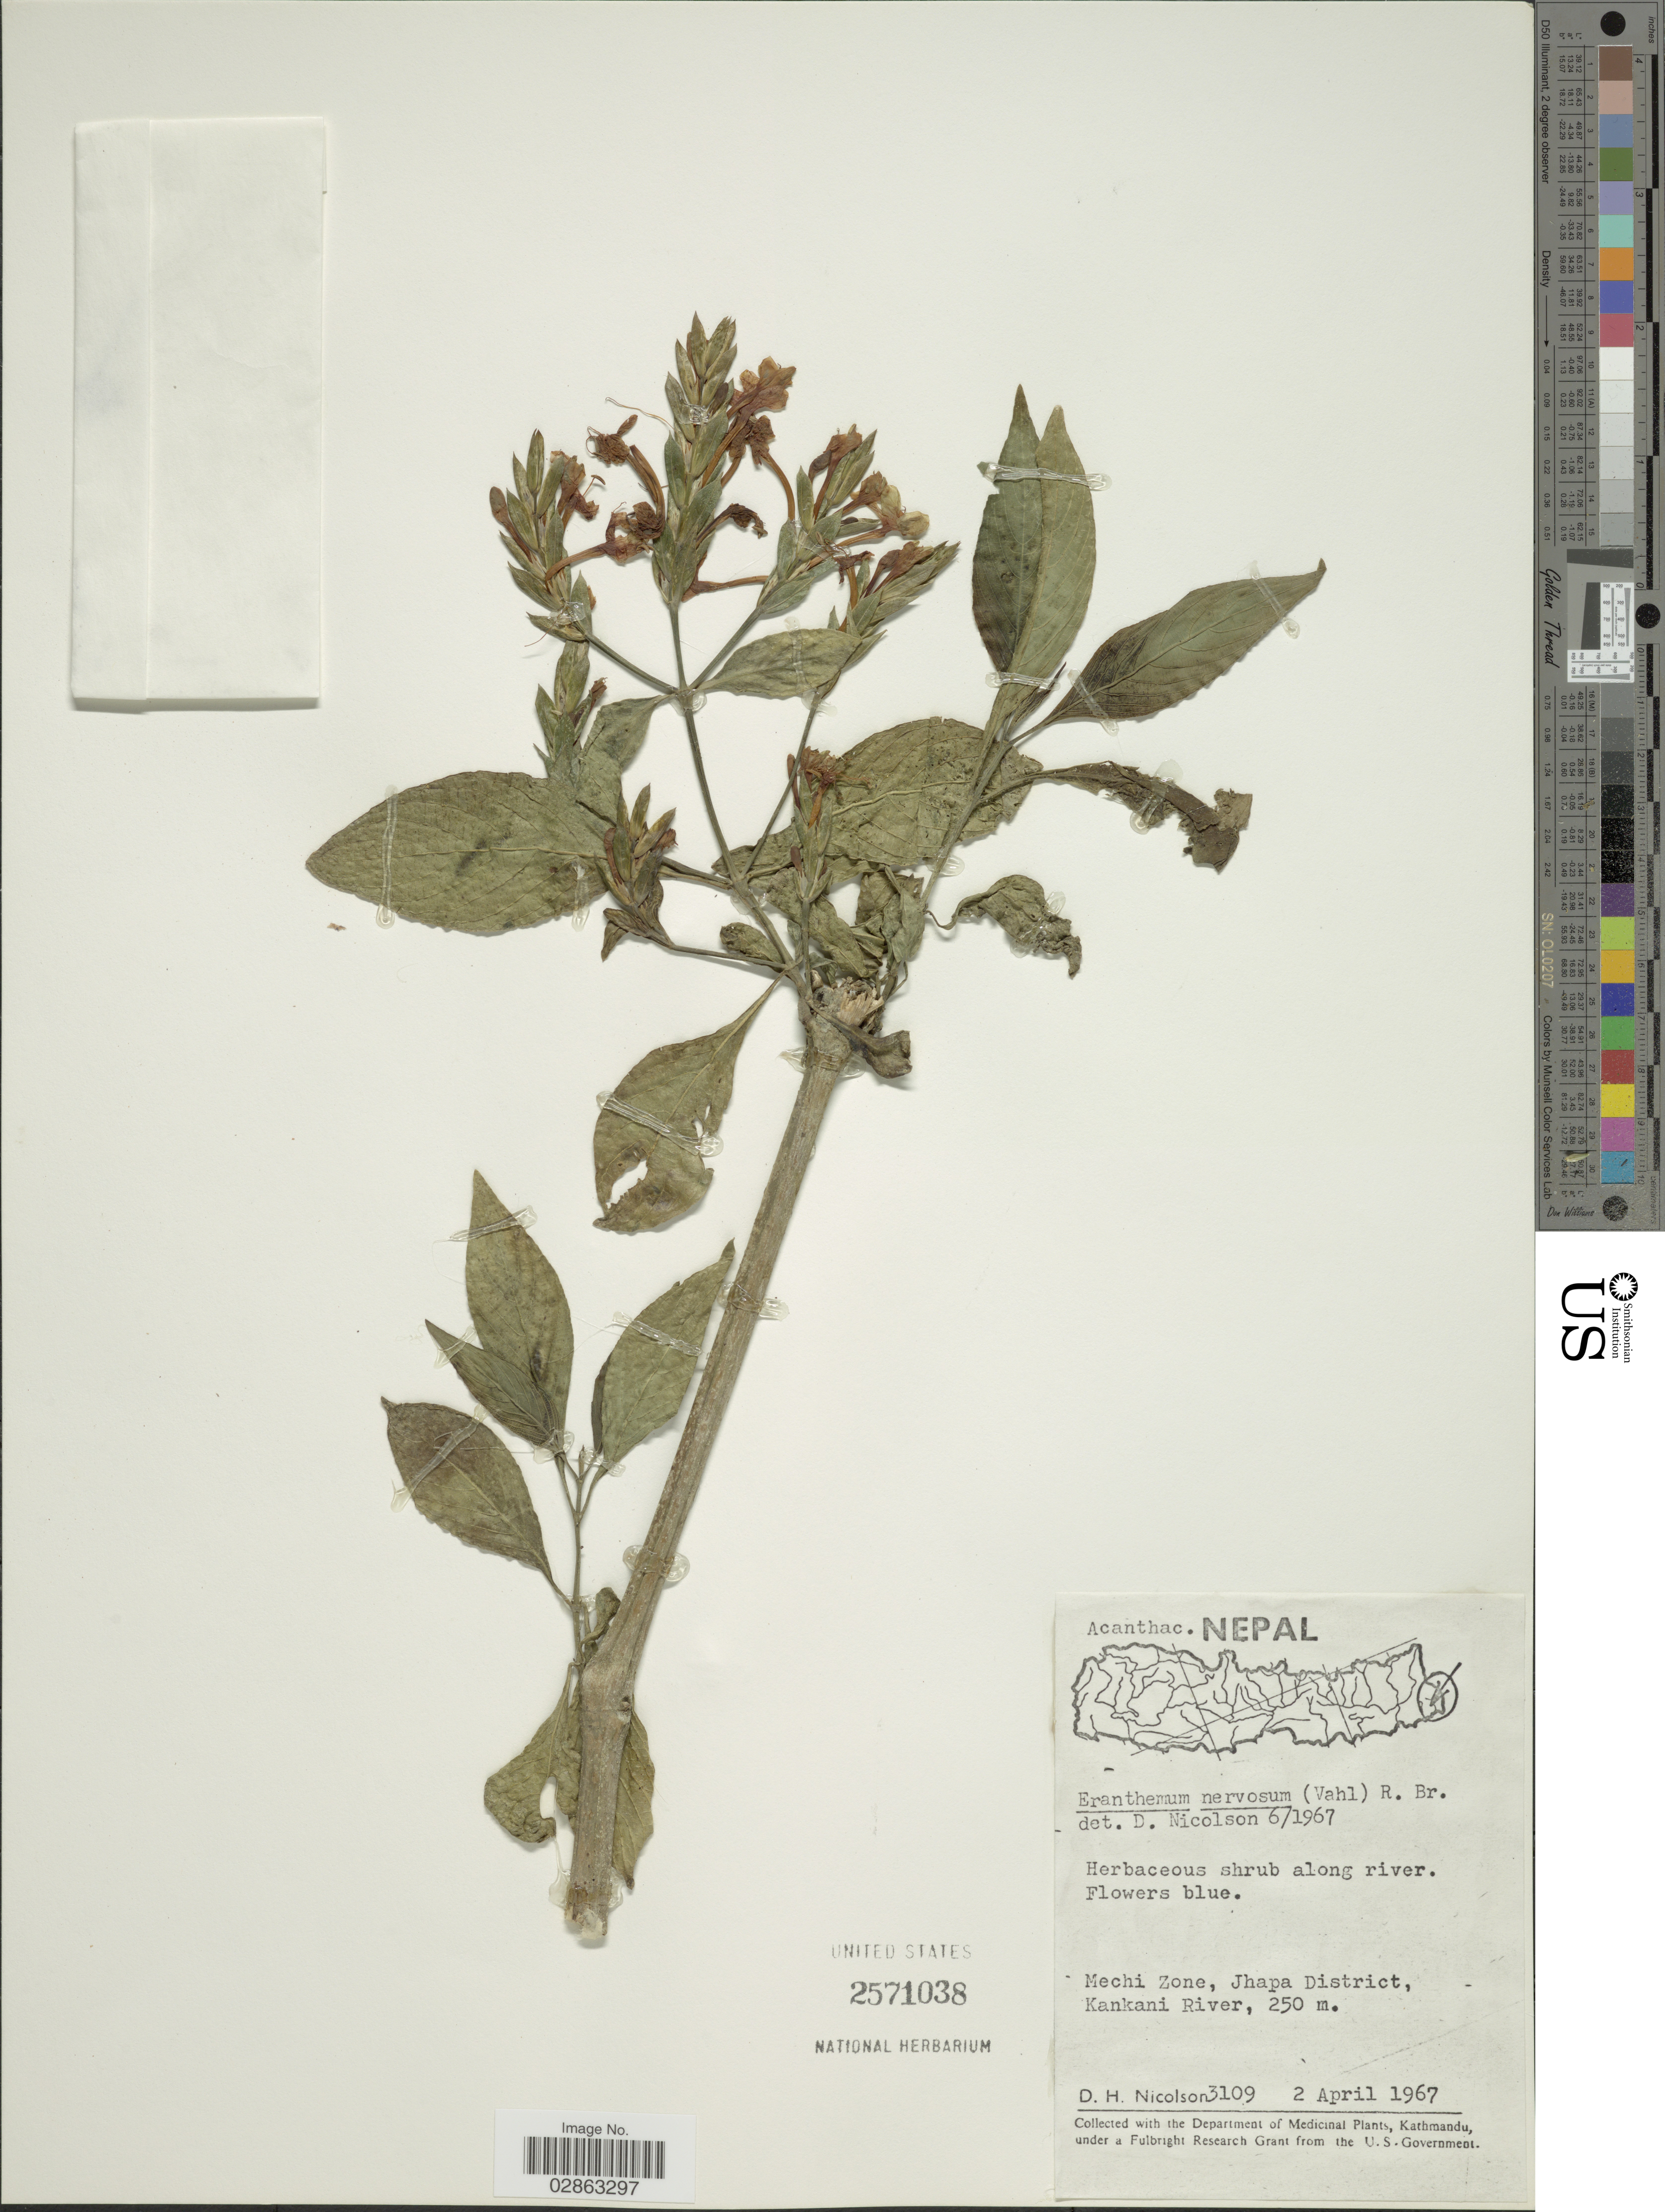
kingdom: Plantae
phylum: Tracheophyta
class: Magnoliopsida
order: Lamiales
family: Acanthaceae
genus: Eranthemum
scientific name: Eranthemum pulchellum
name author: Andrews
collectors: D. H. Nicolson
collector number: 3109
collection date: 1967-04-02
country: Nepal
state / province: Mechi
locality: Mechi Zone, Jhapa District, Kankani River.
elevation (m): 250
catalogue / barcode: US 2571038